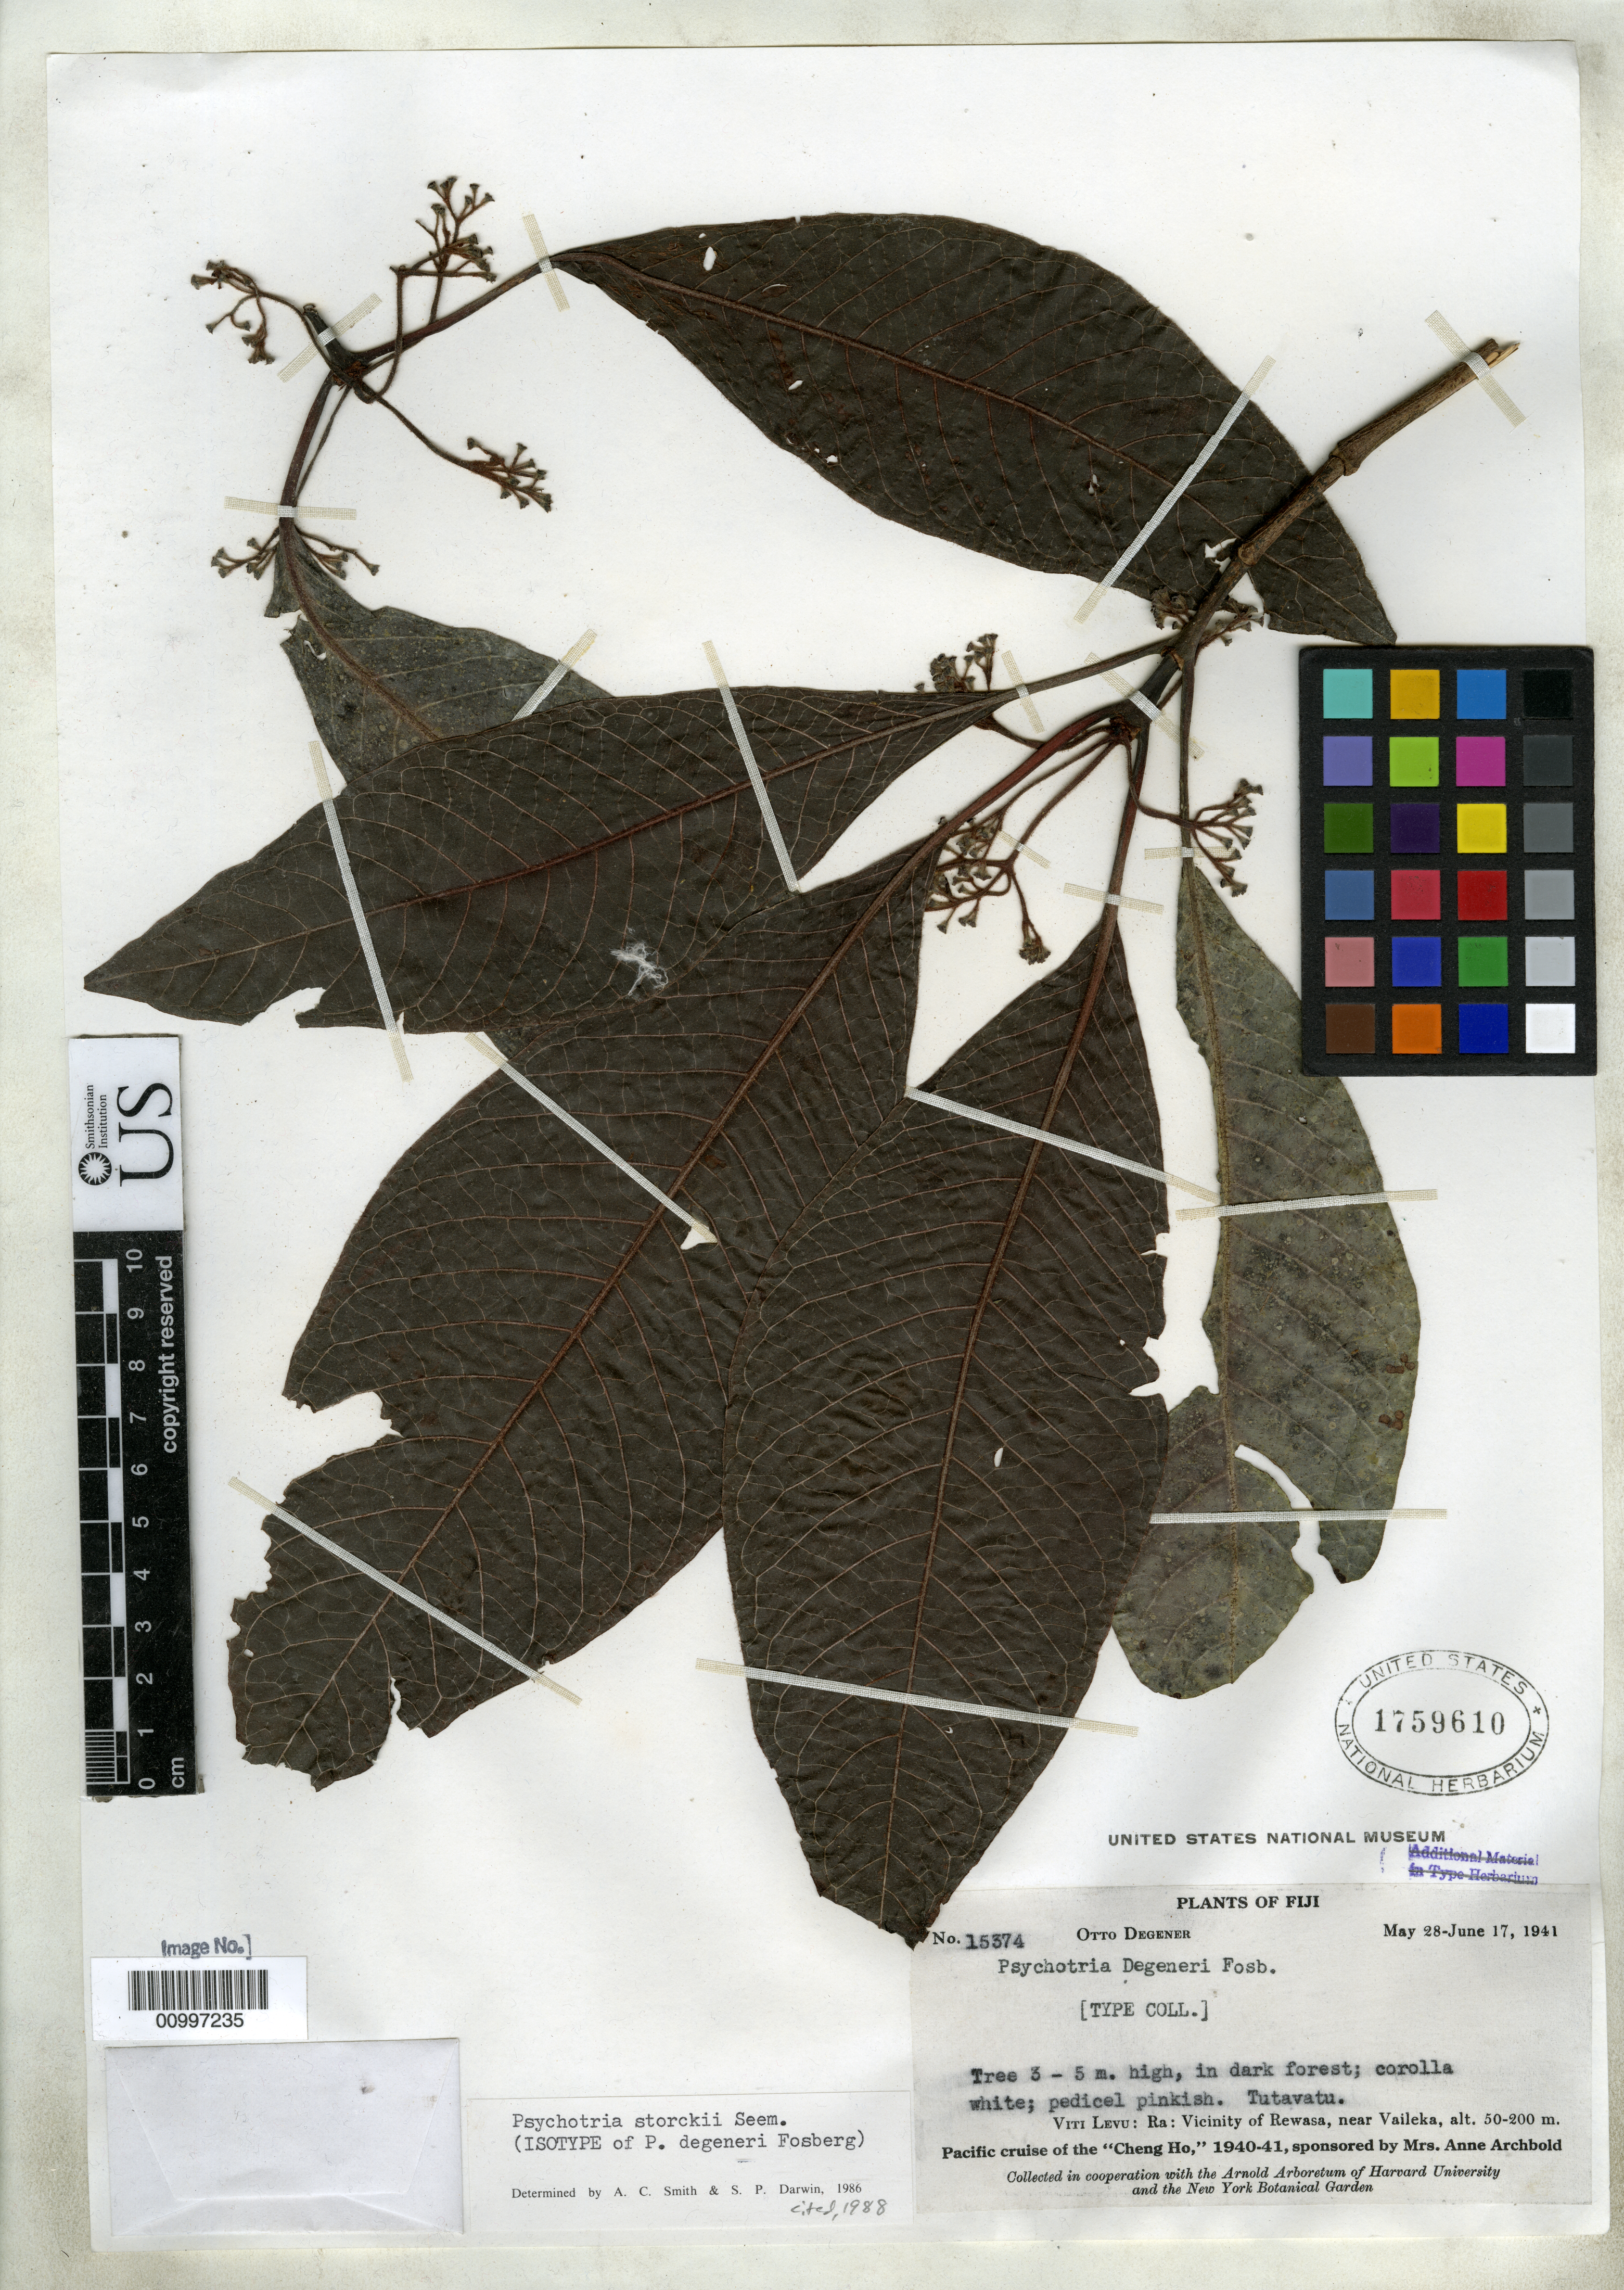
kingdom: Plantae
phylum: Tracheophyta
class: Magnoliopsida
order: Gentianales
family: Rubiaceae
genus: Psychotria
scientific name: Psychotria degeneri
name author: Fosberg in A.C. Sm.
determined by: Smith, A. C.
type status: Isotype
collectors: O. Degener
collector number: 15374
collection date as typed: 28 May 1941 to 17 Jun 1941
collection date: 1941-05-28/1941-06-17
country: Fiji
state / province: Western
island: Viti Levu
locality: Viti Letu: Ra: Vicinity of Rewasa, near Vaileka.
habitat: Dark forest.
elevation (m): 50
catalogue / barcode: US 1759610